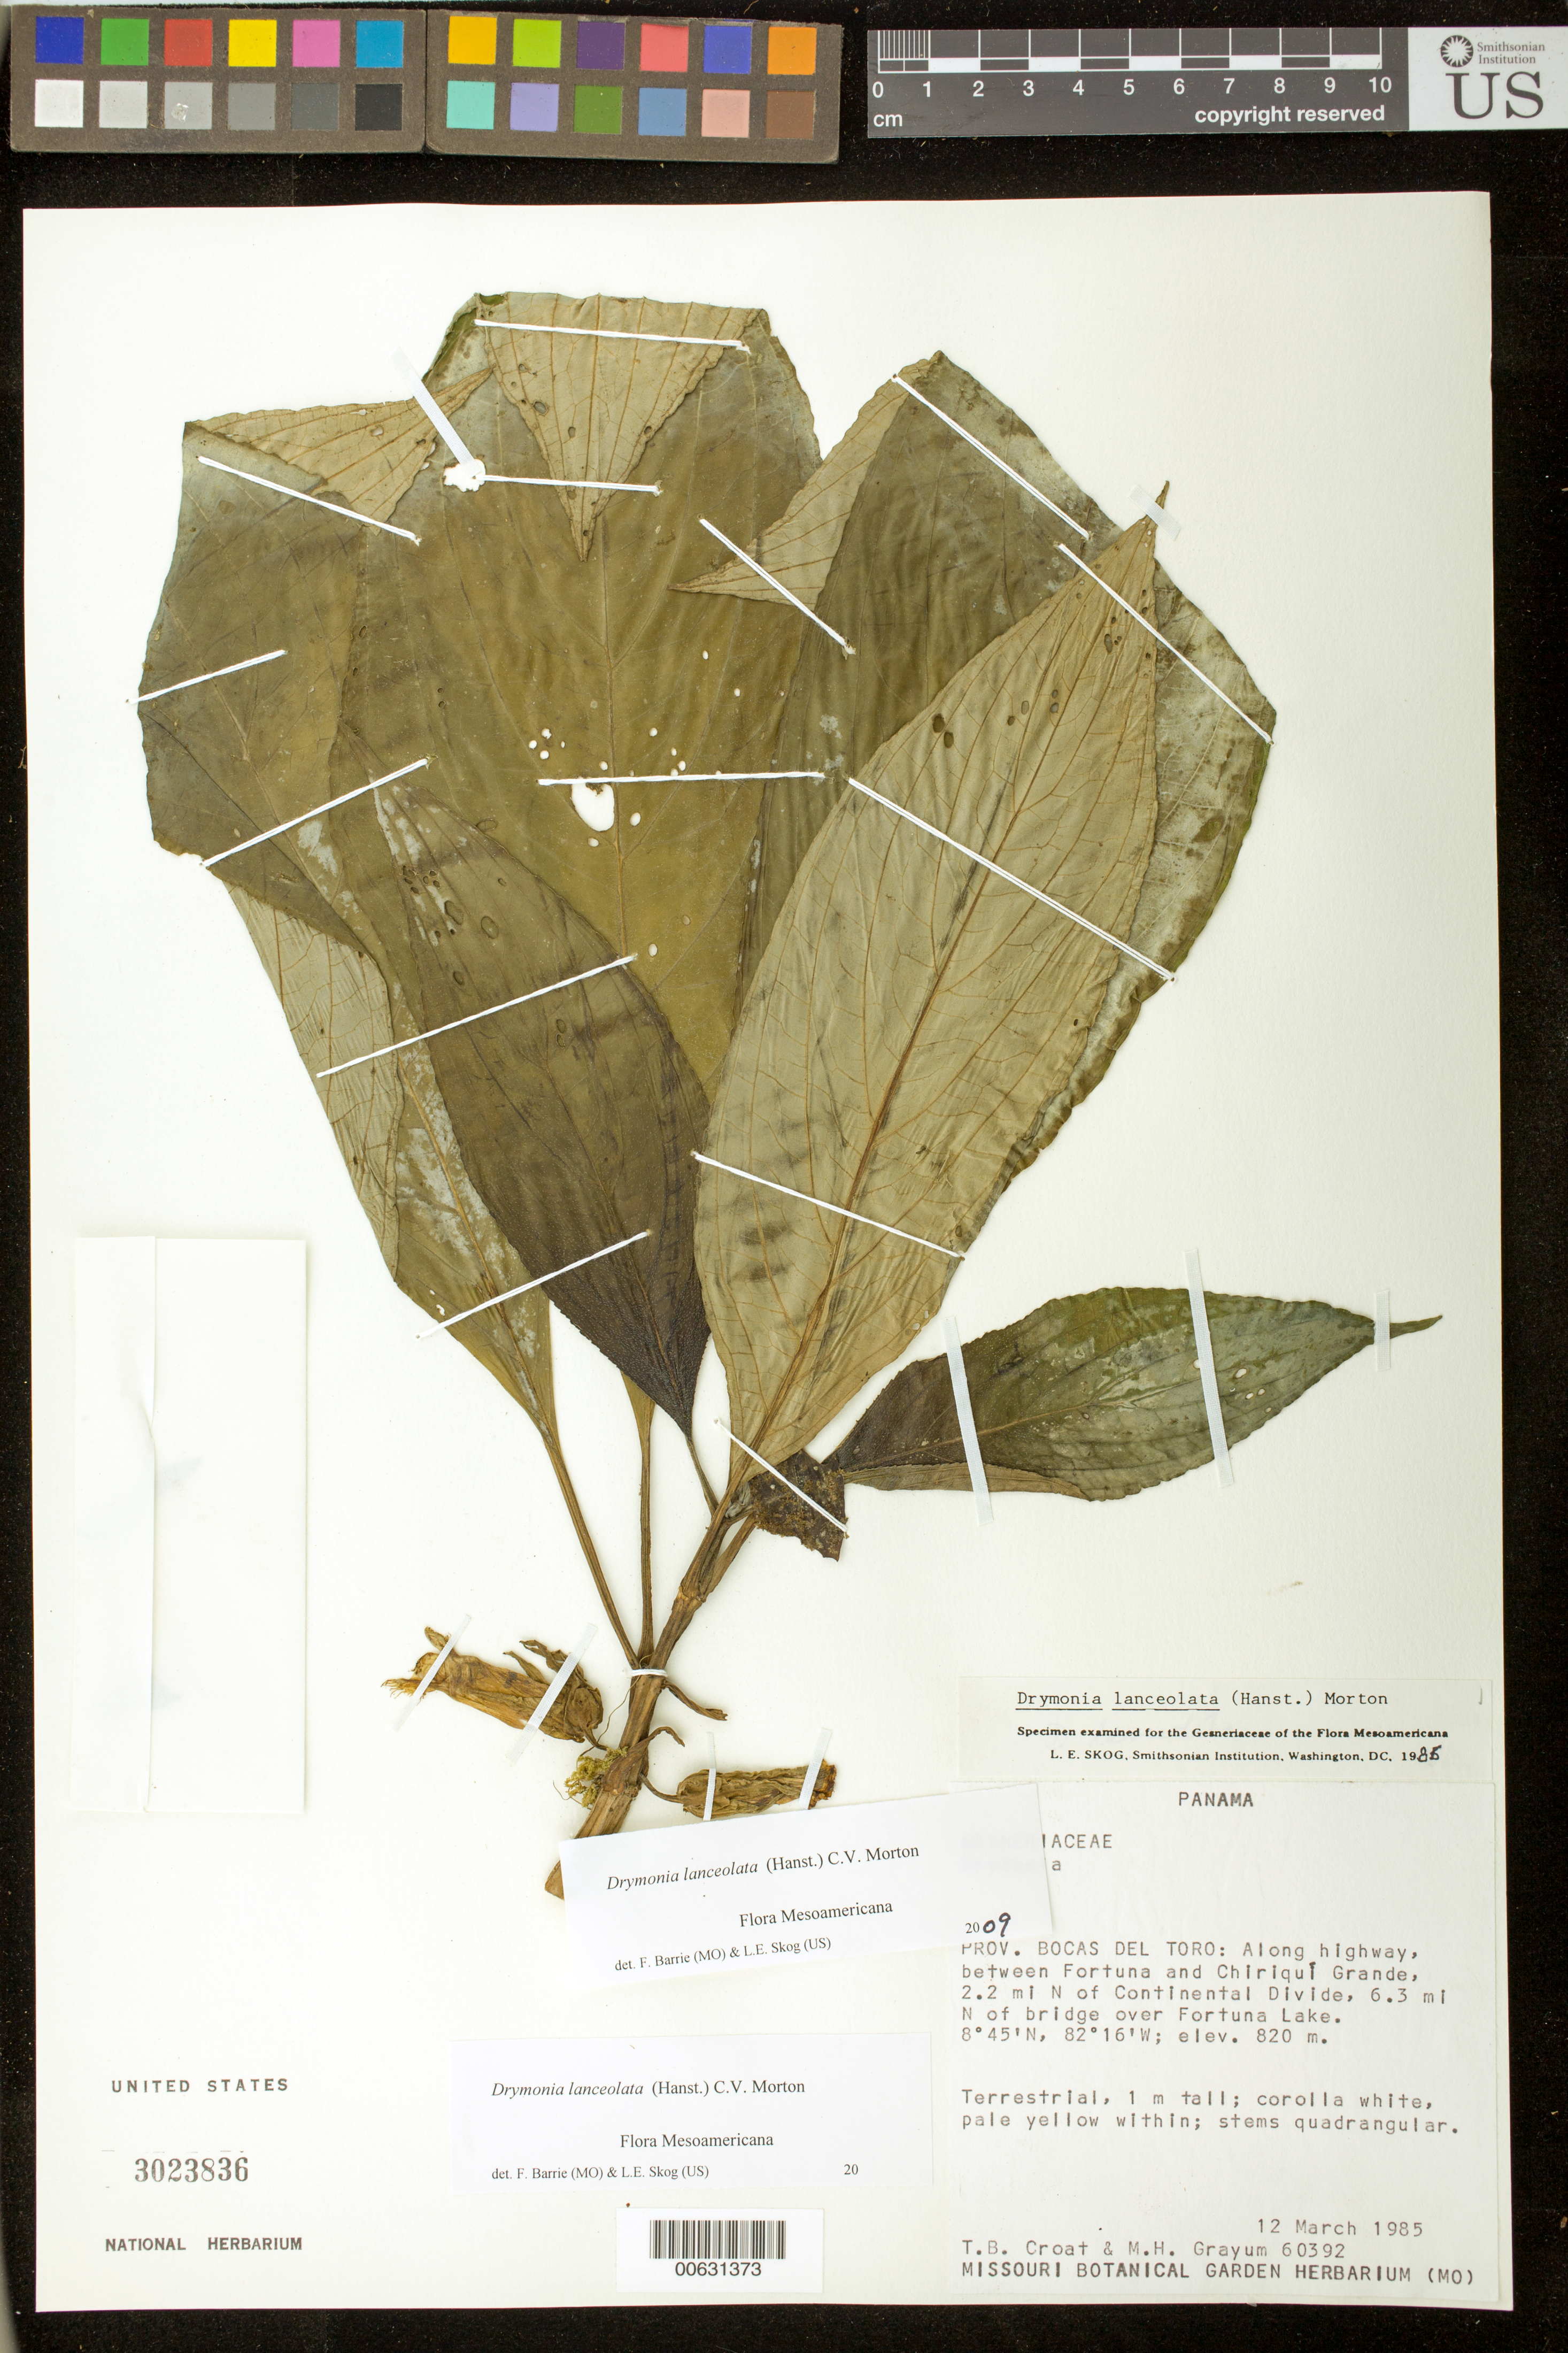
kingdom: Plantae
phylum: Tracheophyta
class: Magnoliopsida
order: Lamiales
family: Gesneriaceae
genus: Drymonia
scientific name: Drymonia lanceolata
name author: (Hanst.) C.V. Morton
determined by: Skog, Laurence E.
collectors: T. B. Croat & M. H. Grayum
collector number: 60392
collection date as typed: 12 Mar 1985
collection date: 1985-03-12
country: Panama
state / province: Bocas del Toro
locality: Along highway, between Fortuna and Chiriquí Grande, 2.2 mi N of Continental Divide, 6.3 mi N of bridge over Fortuna Lake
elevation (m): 820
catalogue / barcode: US 3023836